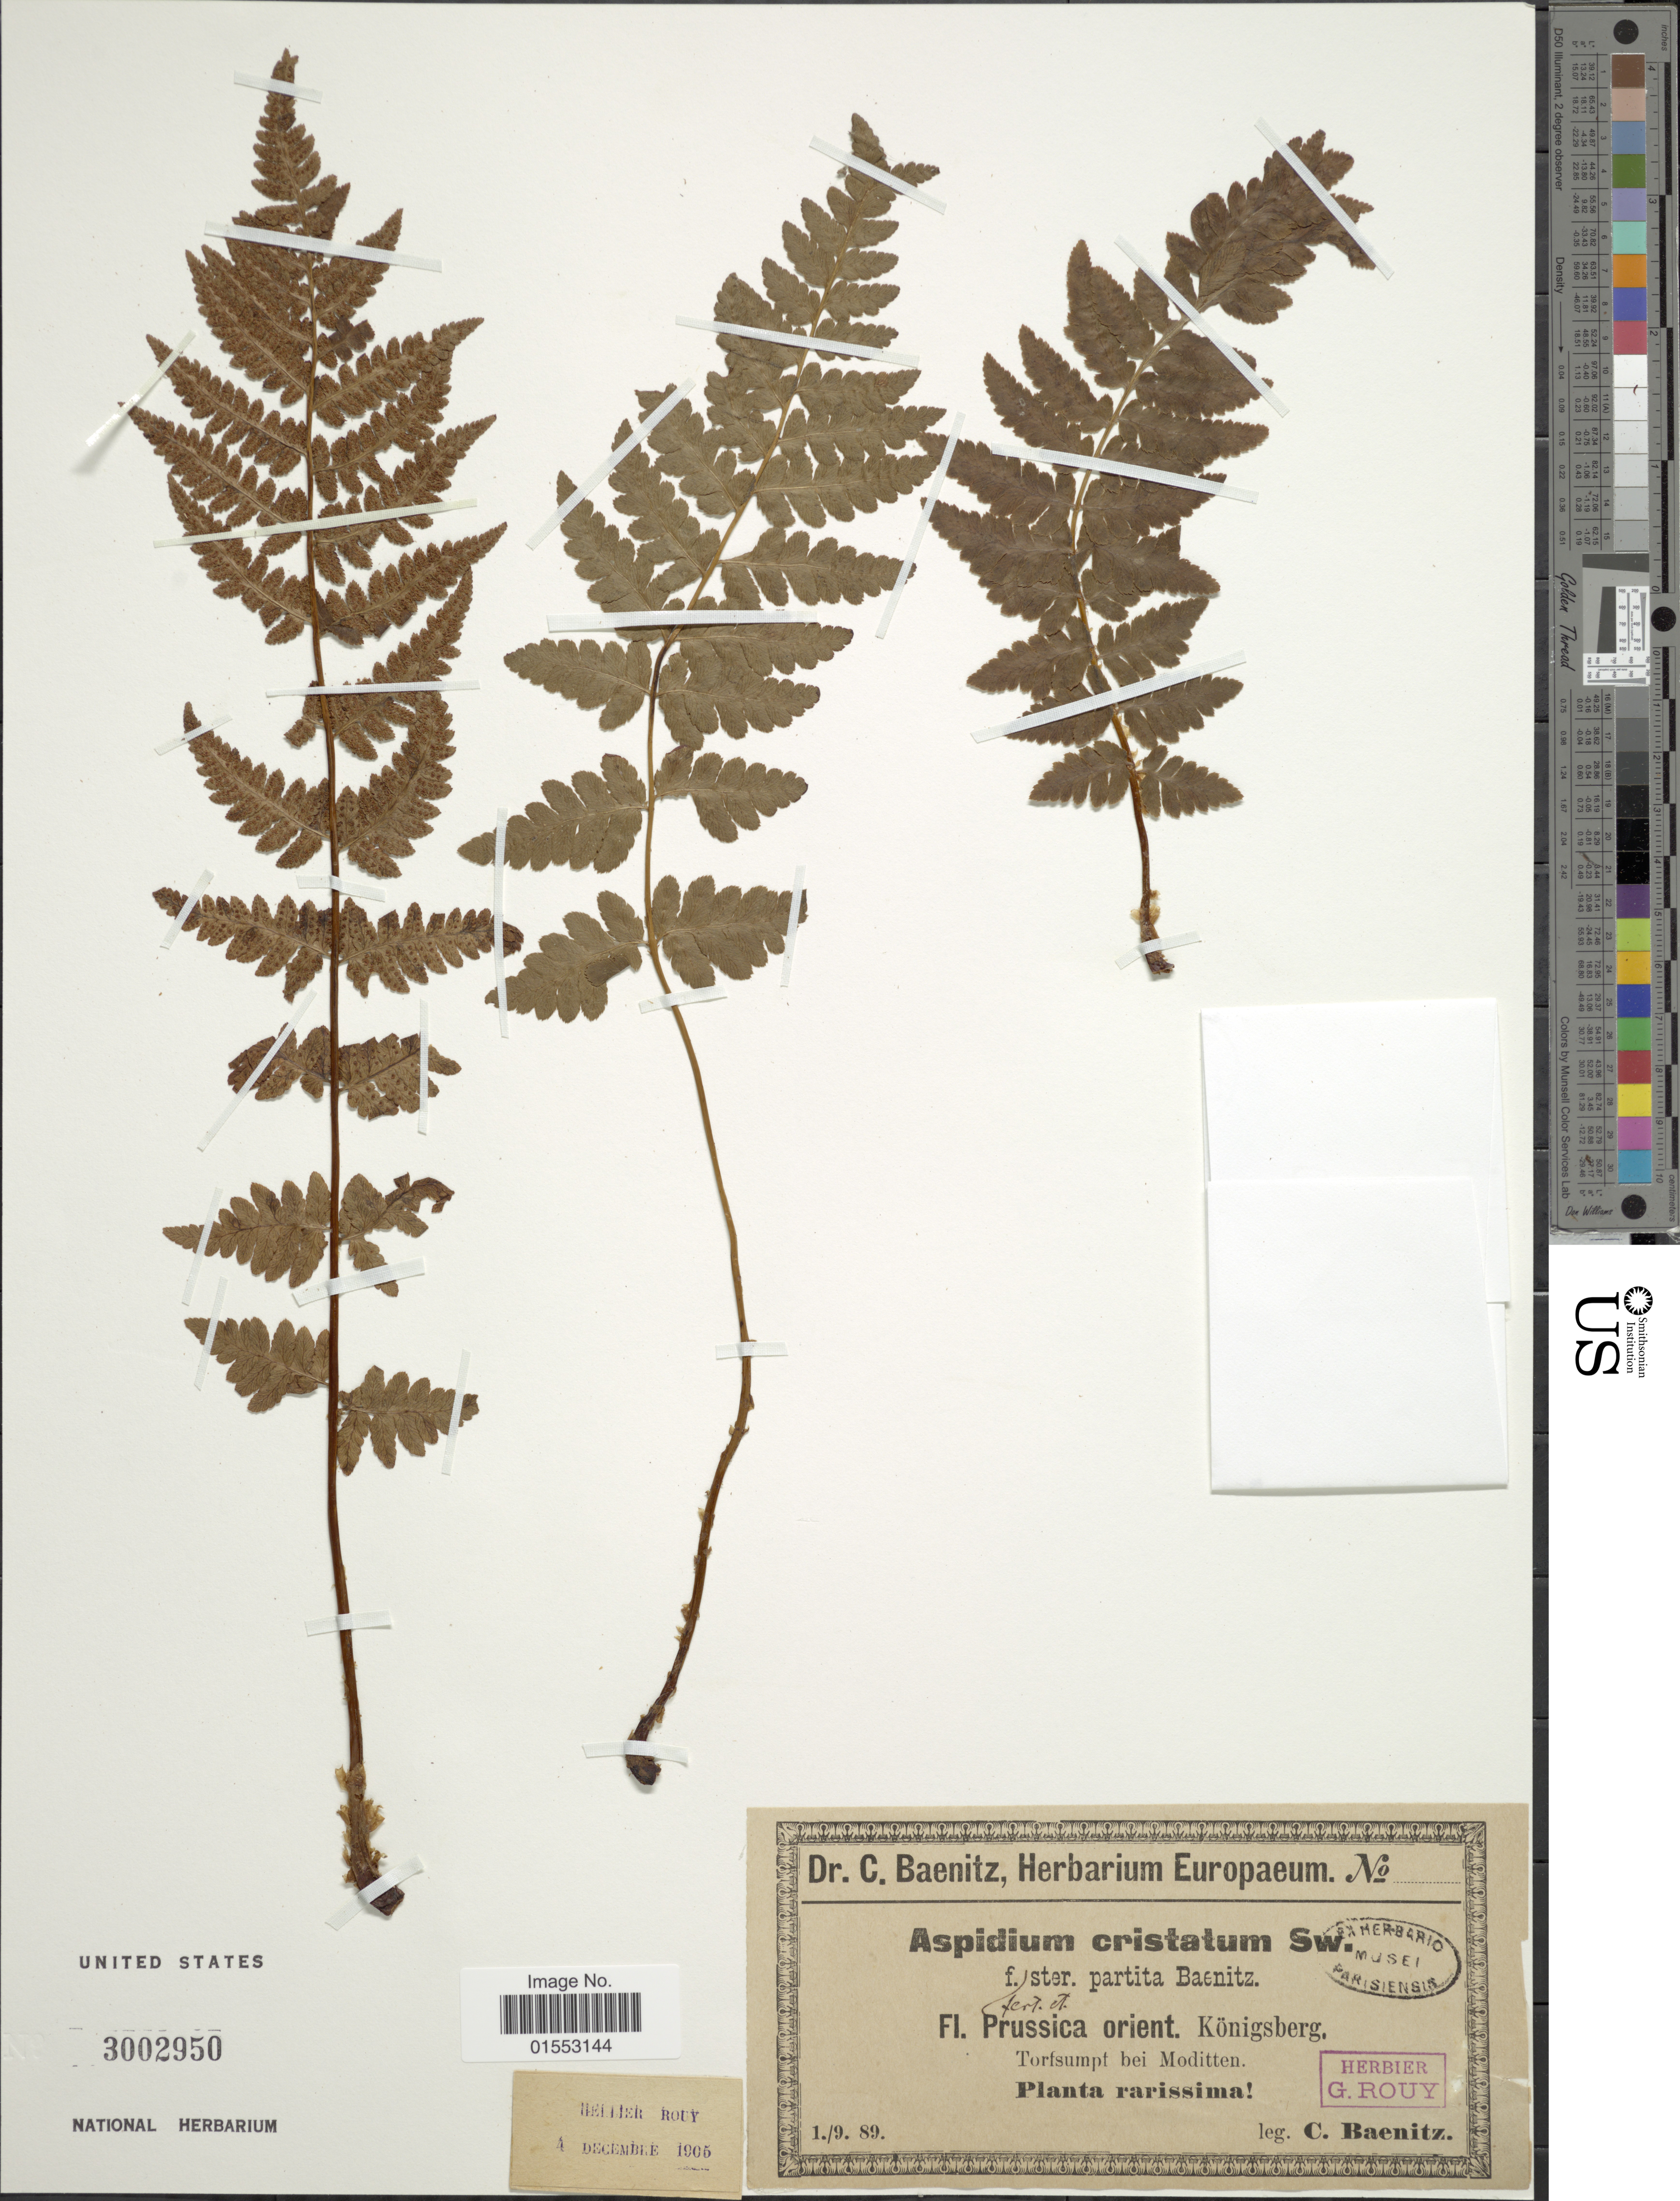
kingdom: Plantae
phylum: Tracheophyta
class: Polypodiopsida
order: Polypodiales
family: Dryopteridaceae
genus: Dryopteris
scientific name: Dryopteris cristata var. spinulosa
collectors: C. G. Baenitz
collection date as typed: Transcribed d/m/y: 1/9/89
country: Germany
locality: Fl. Prussica Orient. Konigsberg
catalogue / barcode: US 3002950